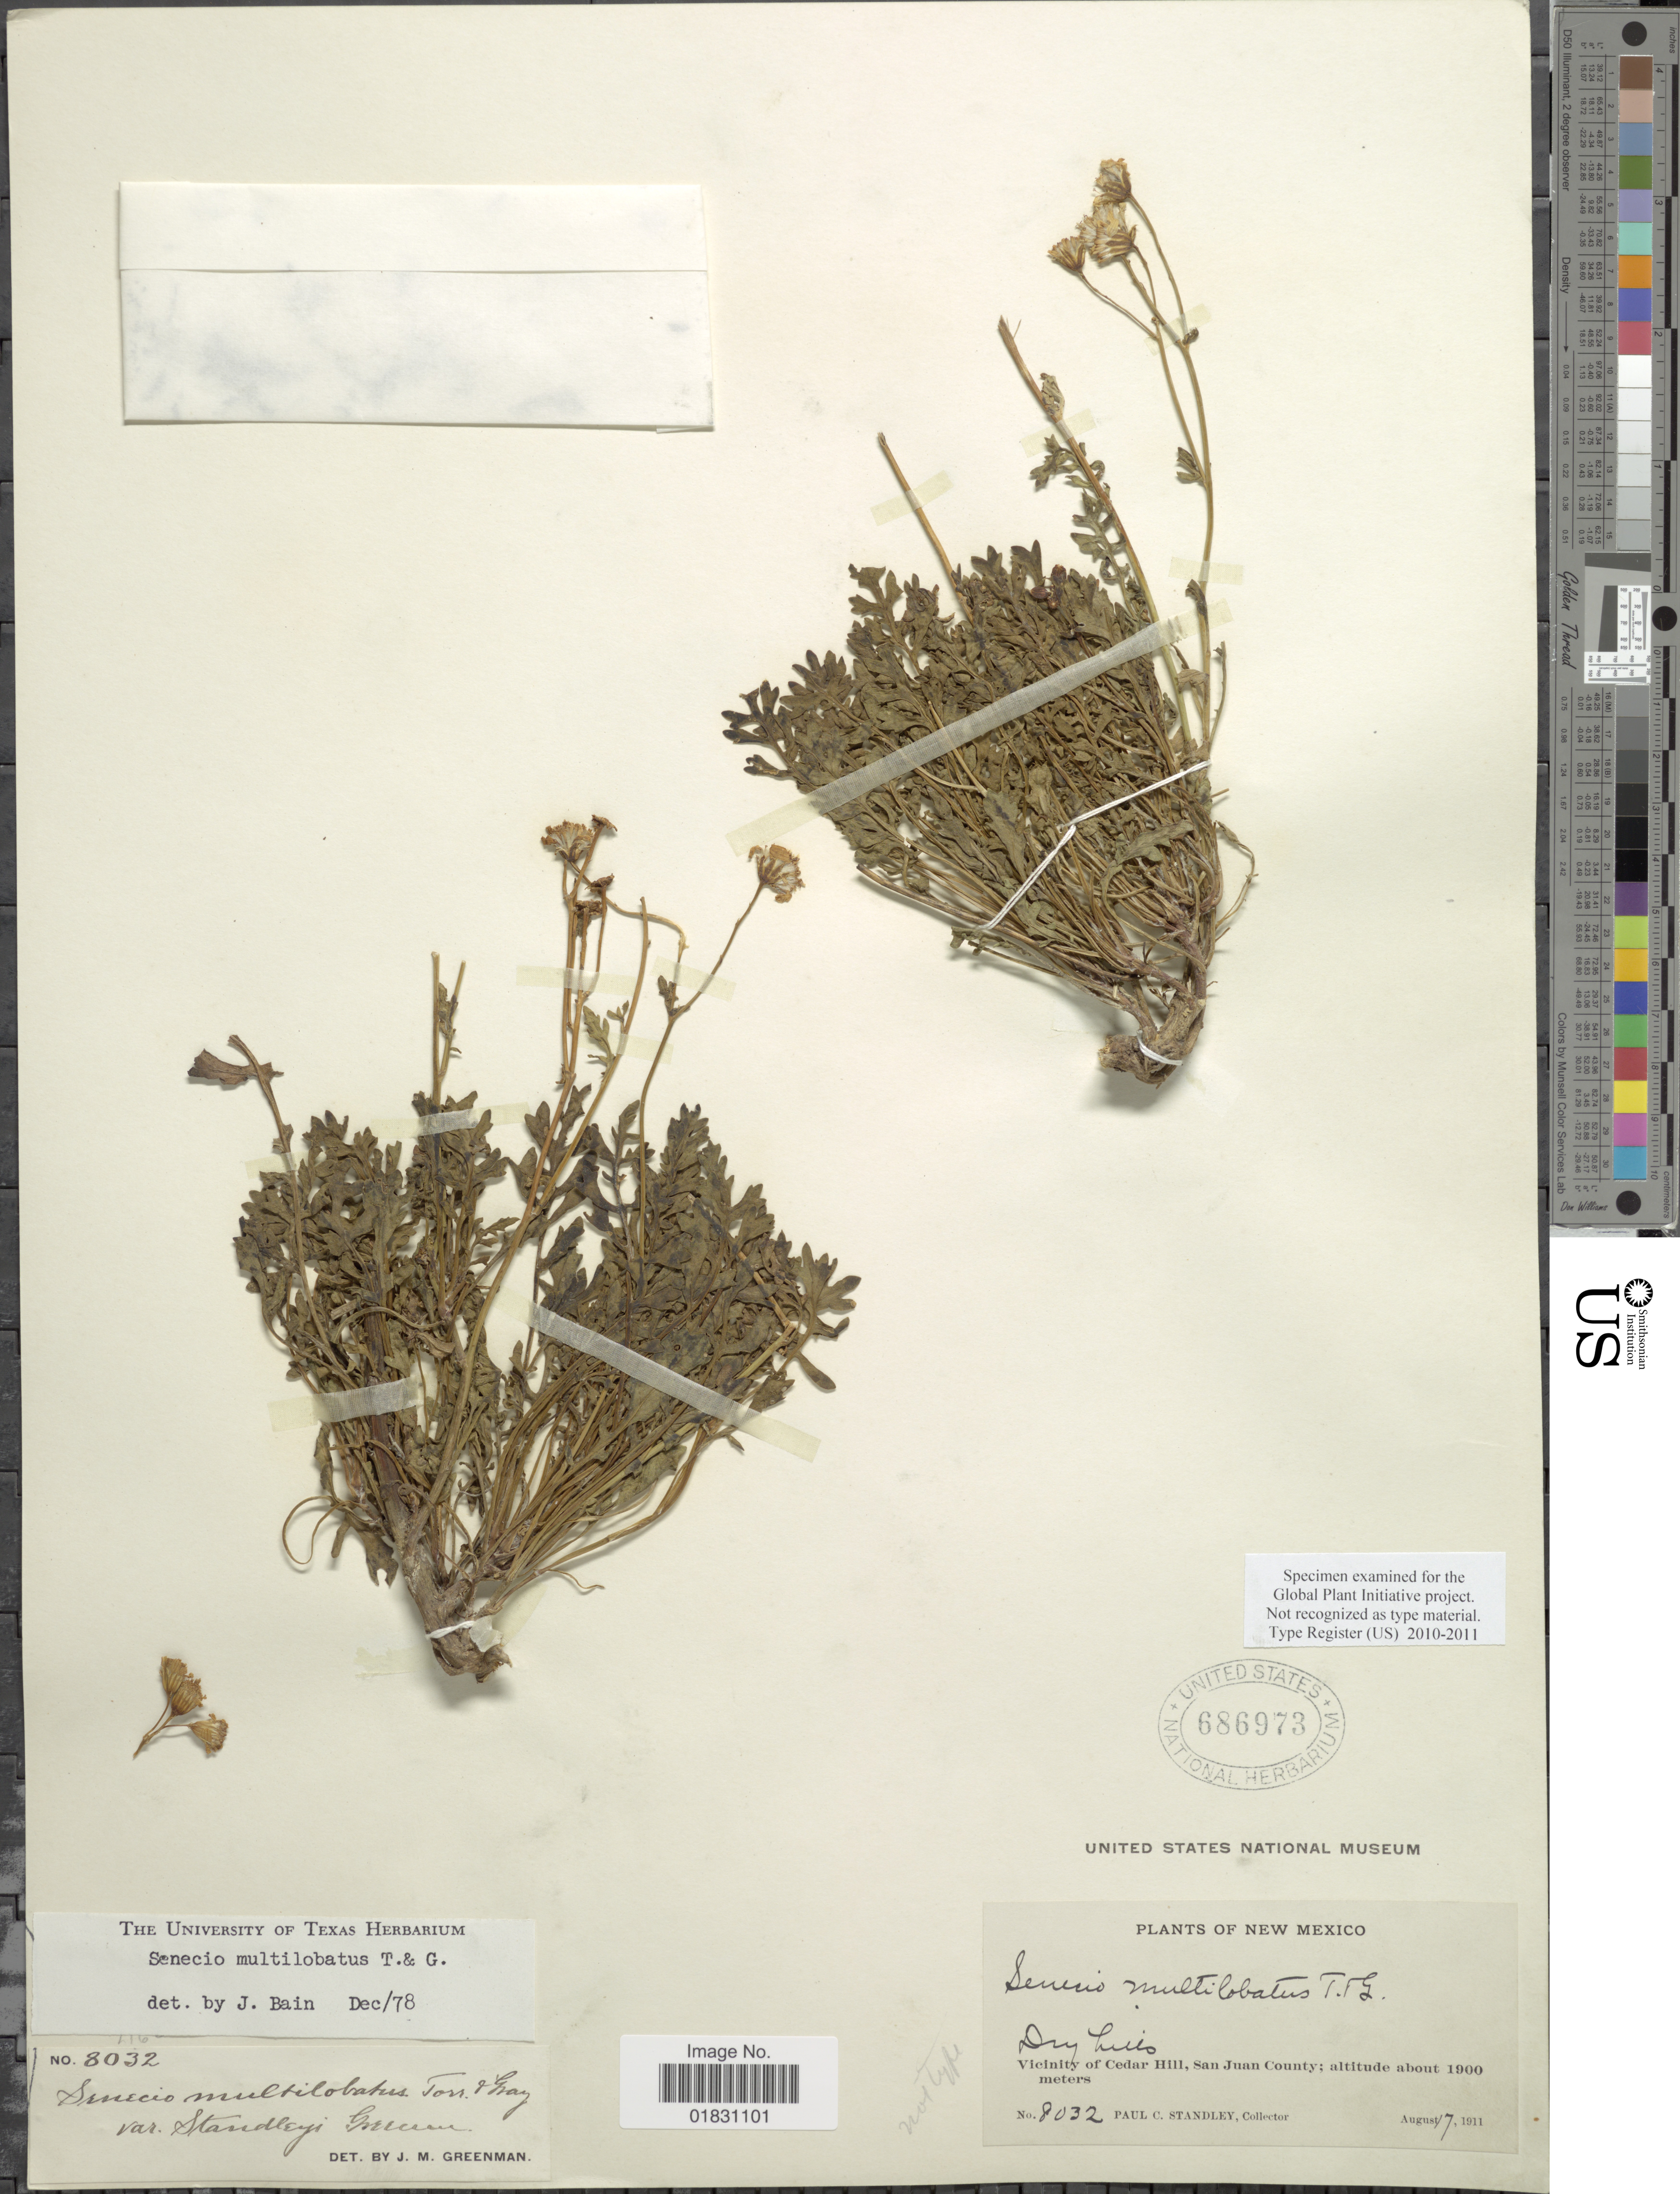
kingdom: Plantae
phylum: Tracheophyta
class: Magnoliopsida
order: Asterales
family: Asteraceae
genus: Packera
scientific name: Packera multilobata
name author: (Torr. & A. Gray) W.A. Weber & Á. Löve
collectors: P. C. Standley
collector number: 8032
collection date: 1911-08-17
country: United States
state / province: New Mexico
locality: Vicinity of Cedar Hill, San Juan County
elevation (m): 1900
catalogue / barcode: US 686973